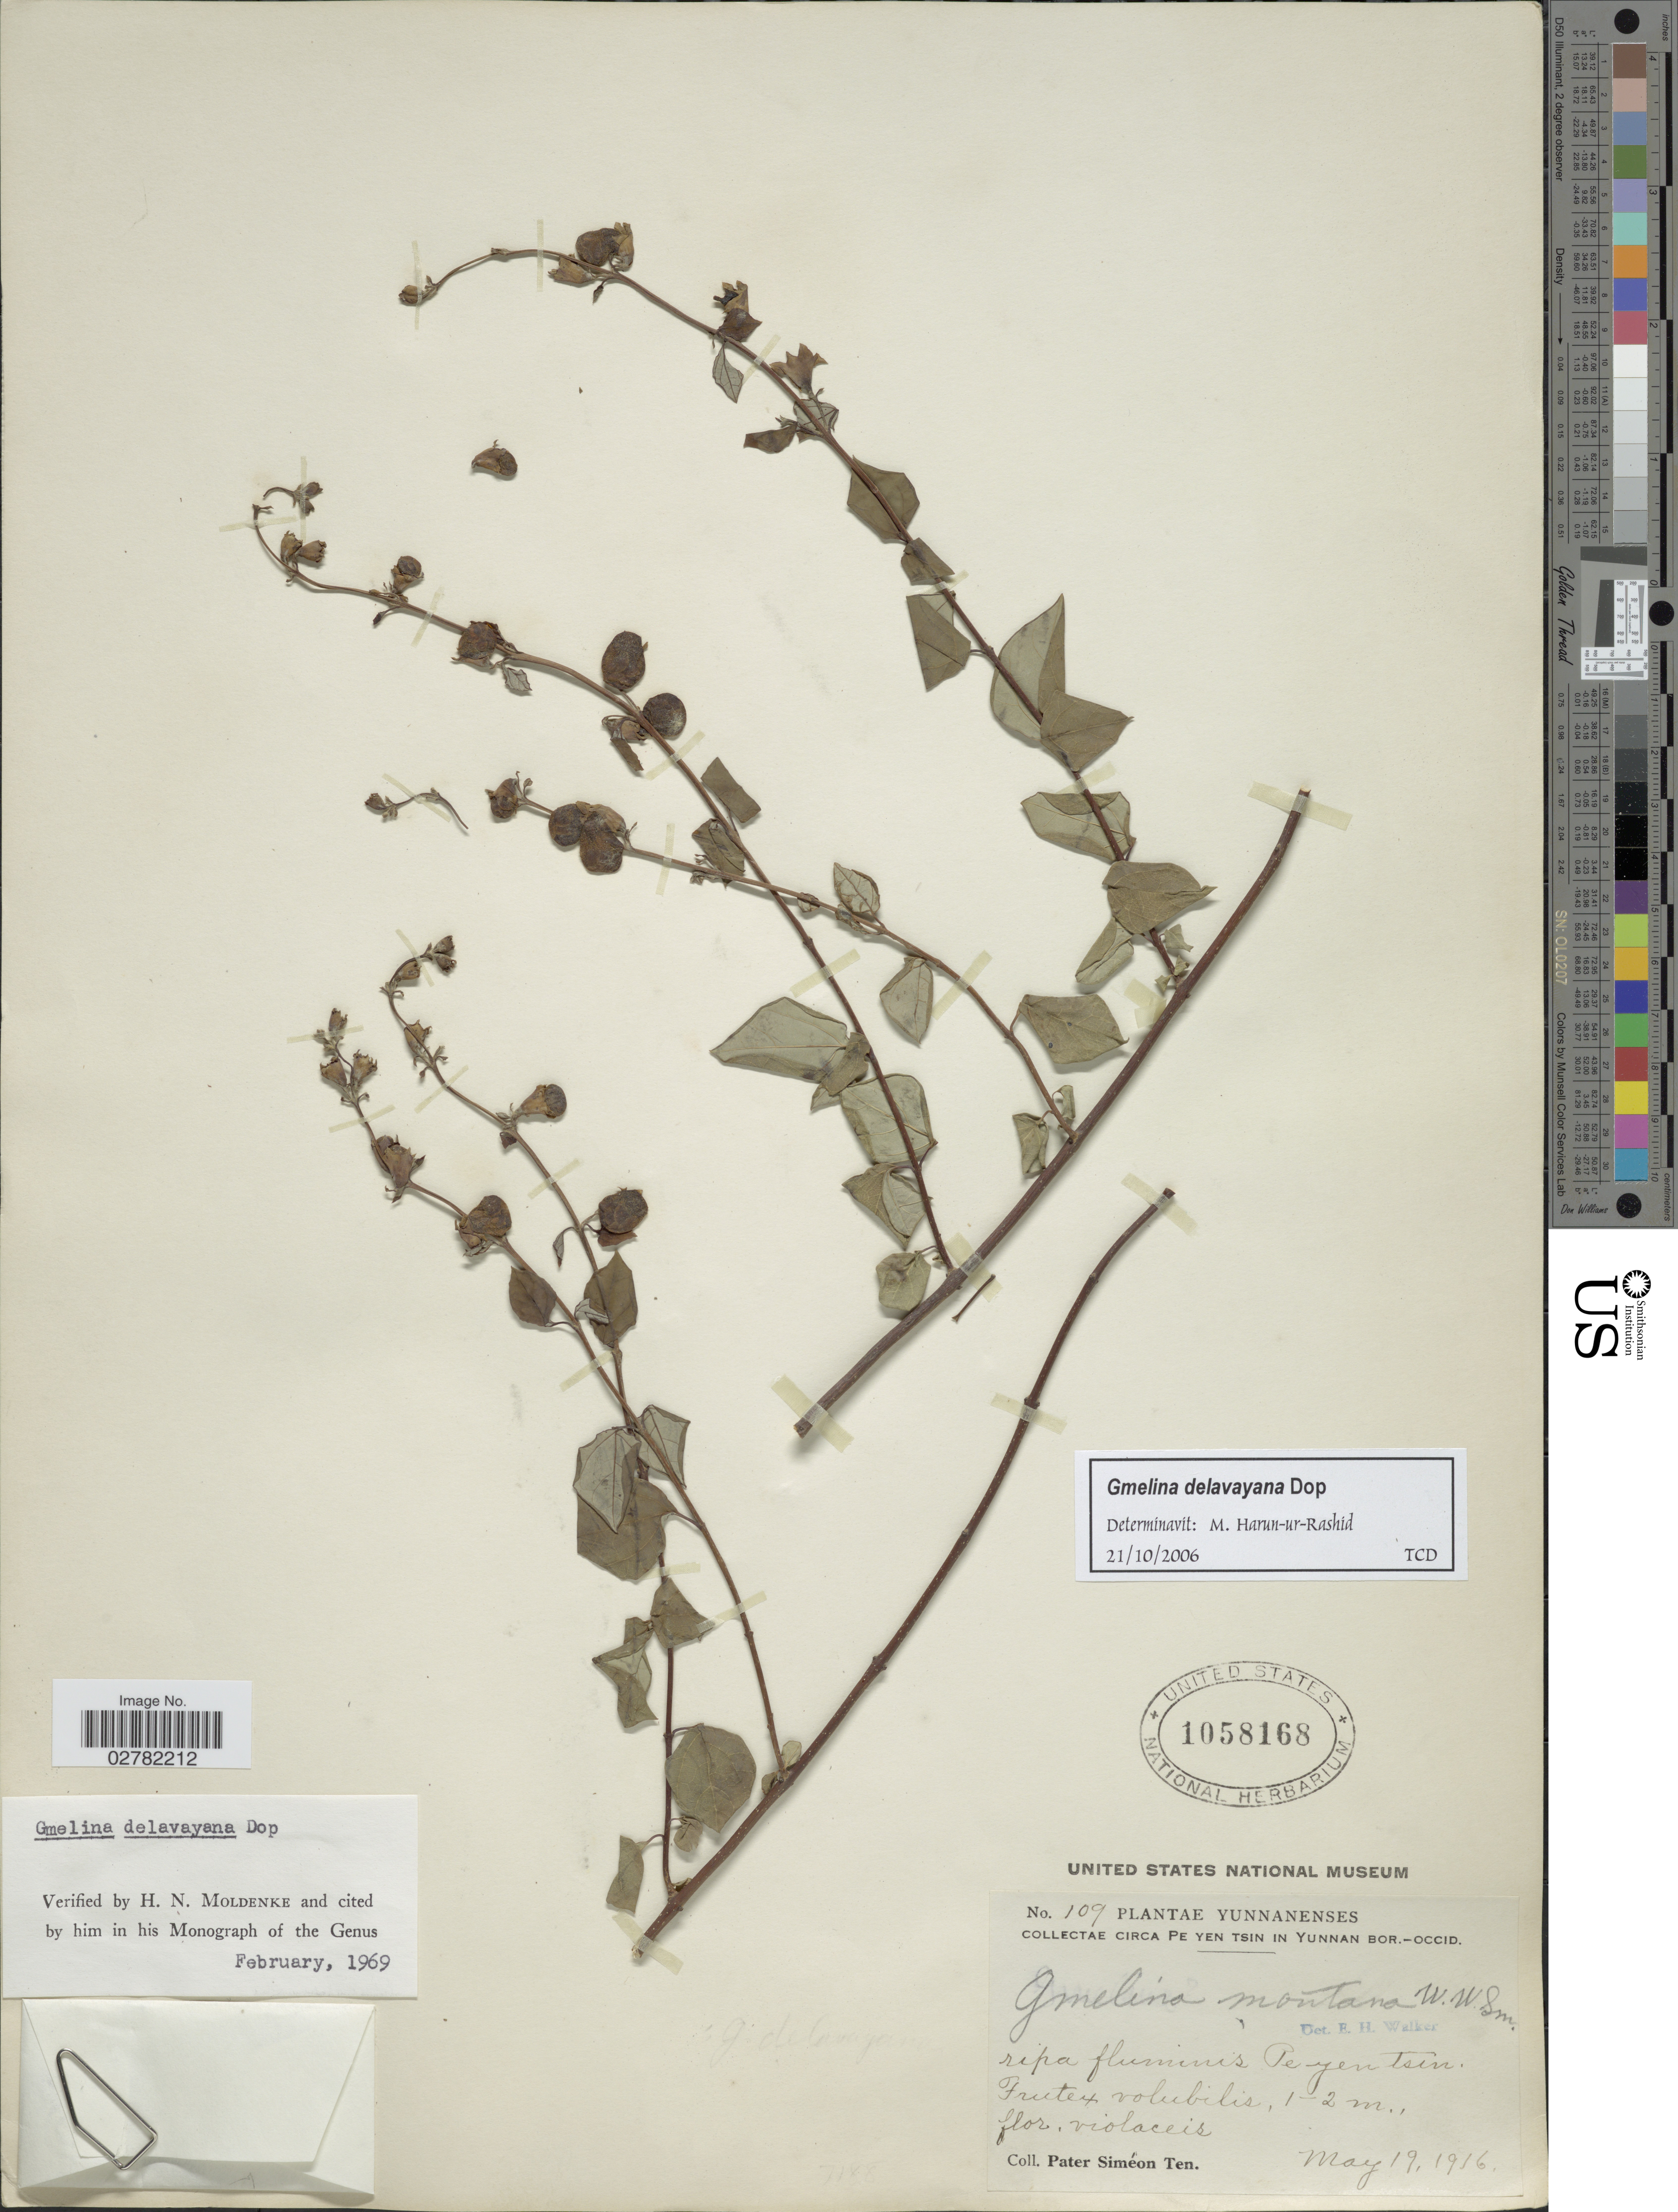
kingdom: Plantae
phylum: Tracheophyta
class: Magnoliopsida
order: Lamiales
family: Lamiaceae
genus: Gmelina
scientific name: Gmelina delavayana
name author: Dop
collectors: P. S. Ten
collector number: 109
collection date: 1916-05-19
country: China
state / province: Yunnan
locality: Circa Pe Yen Tsin in Yunnan Bor.-Occid. Ripa fluminis Pe Yen Tsin.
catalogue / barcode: US 1058168